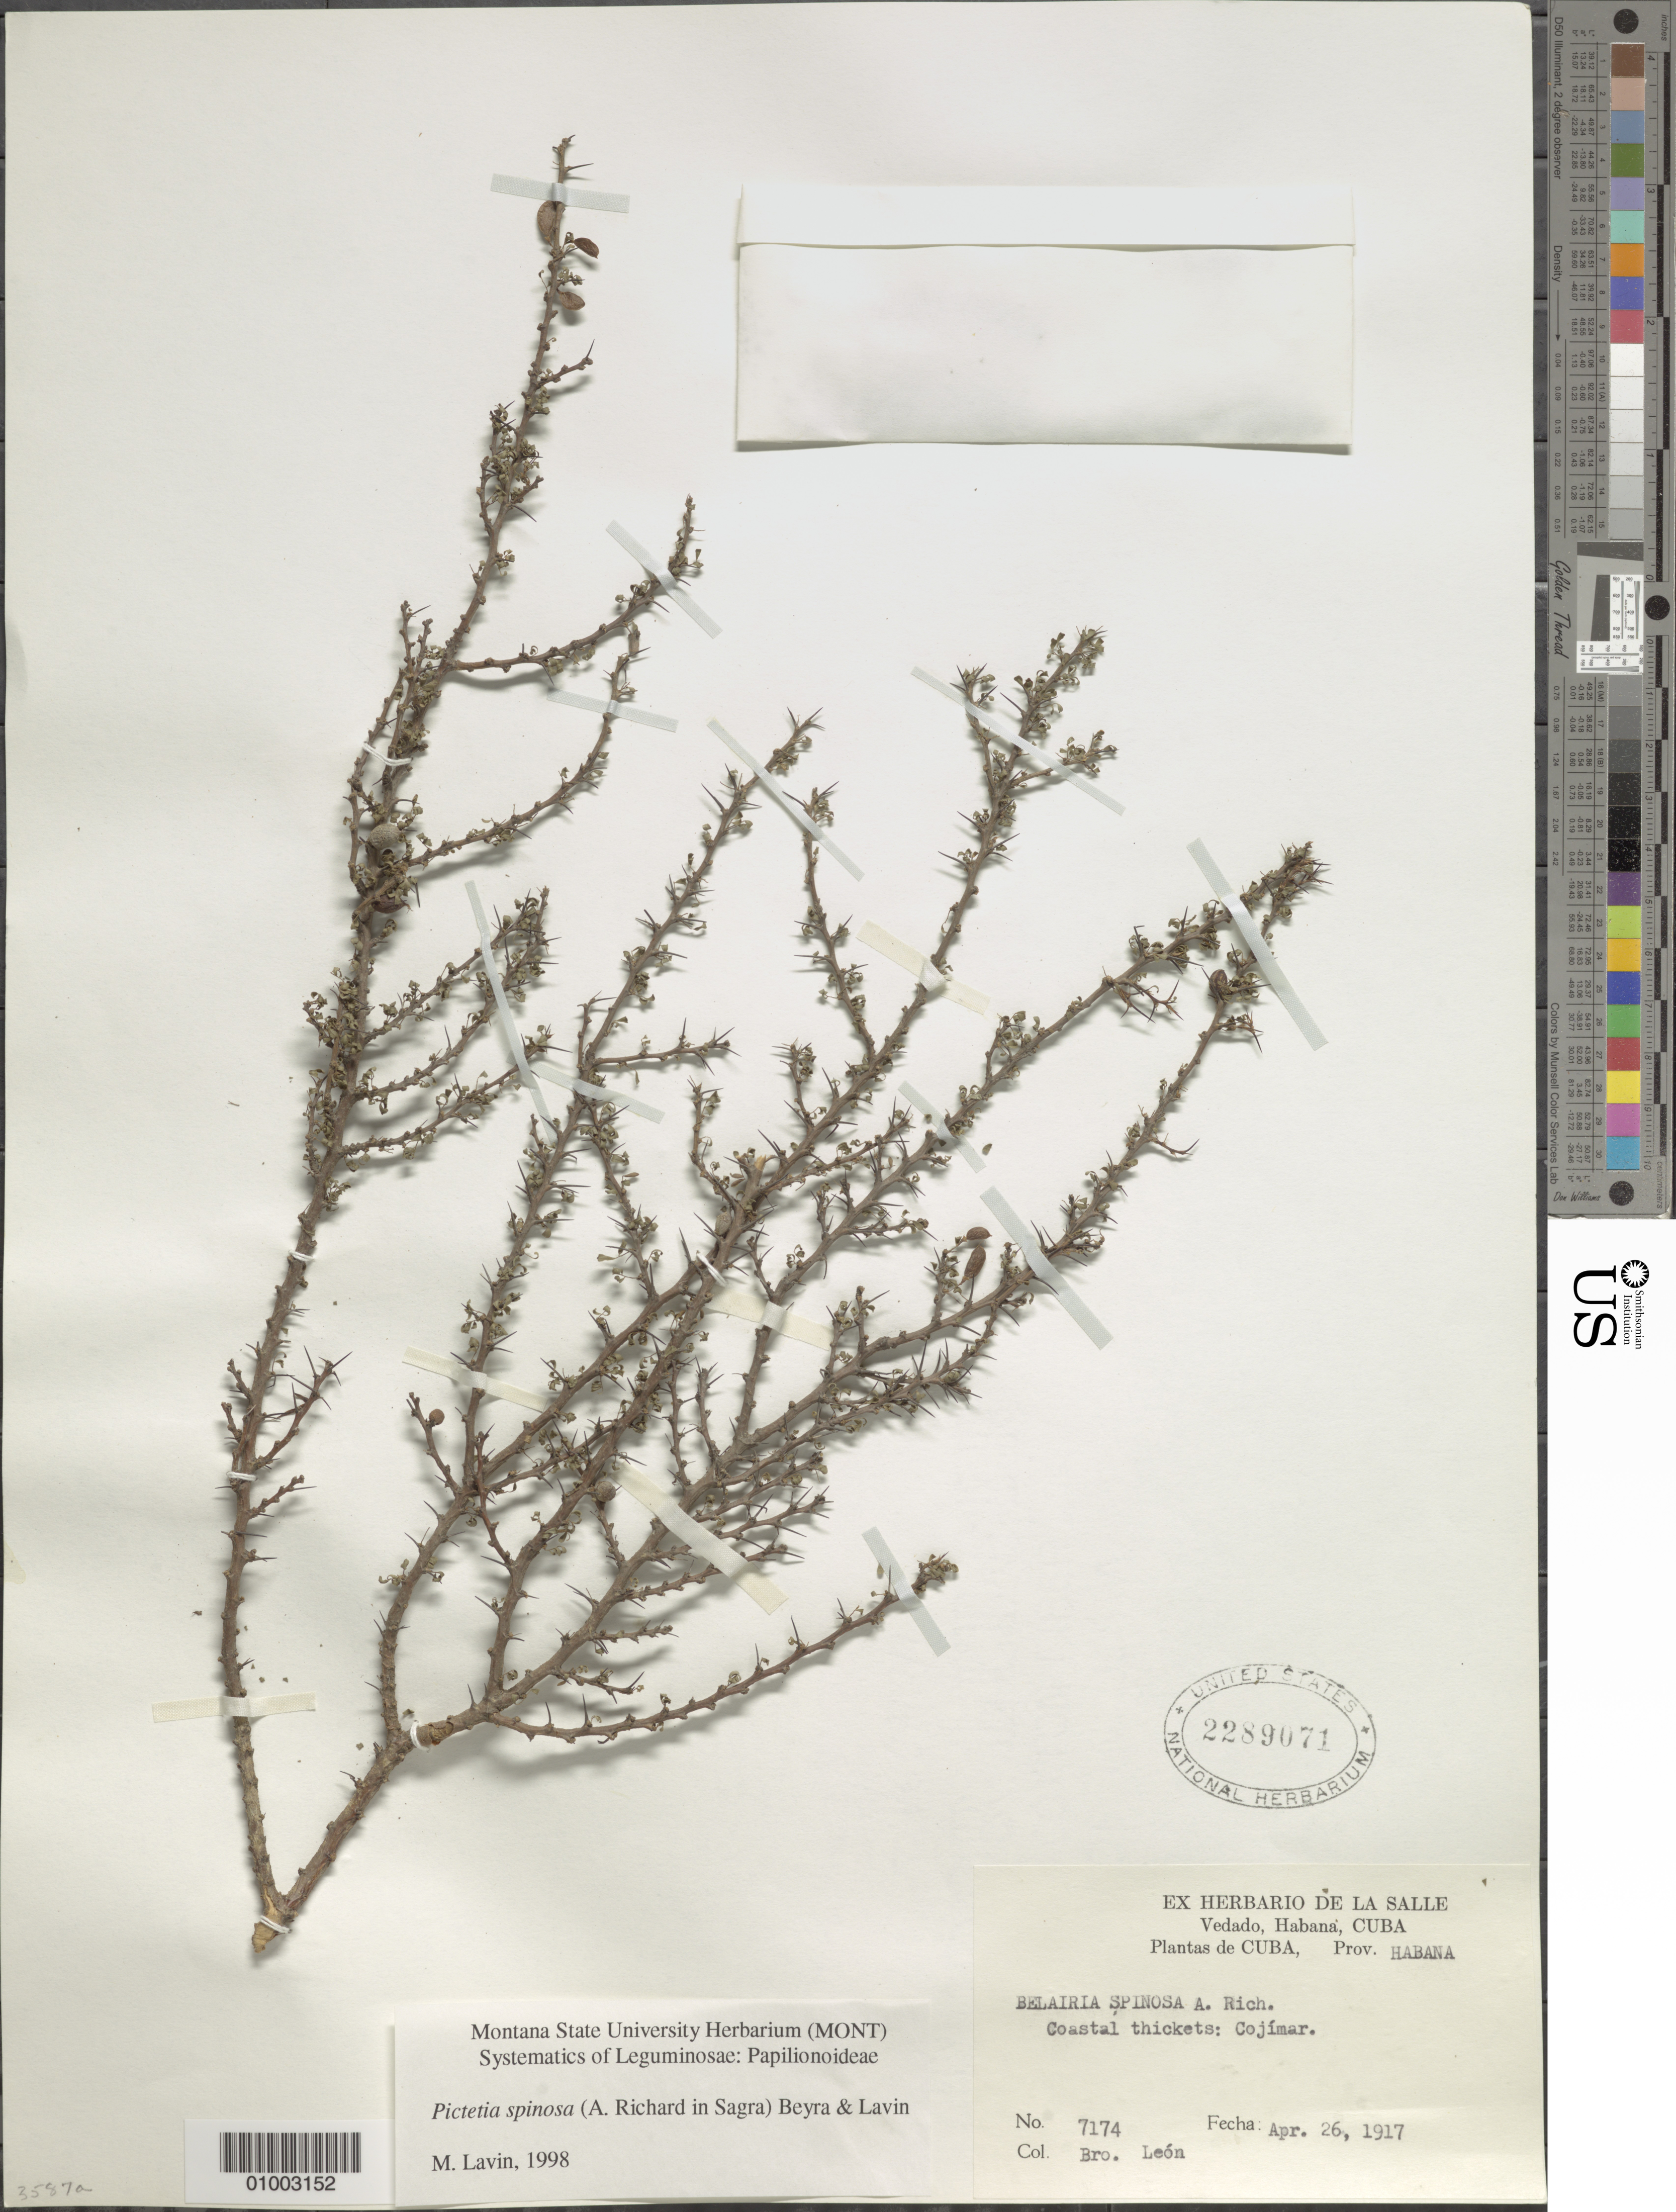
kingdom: Plantae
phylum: Tracheophyta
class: Magnoliopsida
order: Fabales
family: Fabaceae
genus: Pictetia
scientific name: Pictetia spinosa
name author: (A. Rich.) Beyra & Lavin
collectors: Bro. León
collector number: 7174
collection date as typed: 26 Apr 1917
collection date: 1917-04-26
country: Cuba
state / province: La Habana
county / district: Municipio Habana del Este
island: Cuba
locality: Cojimar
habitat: Coastal thickets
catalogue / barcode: US 2289071